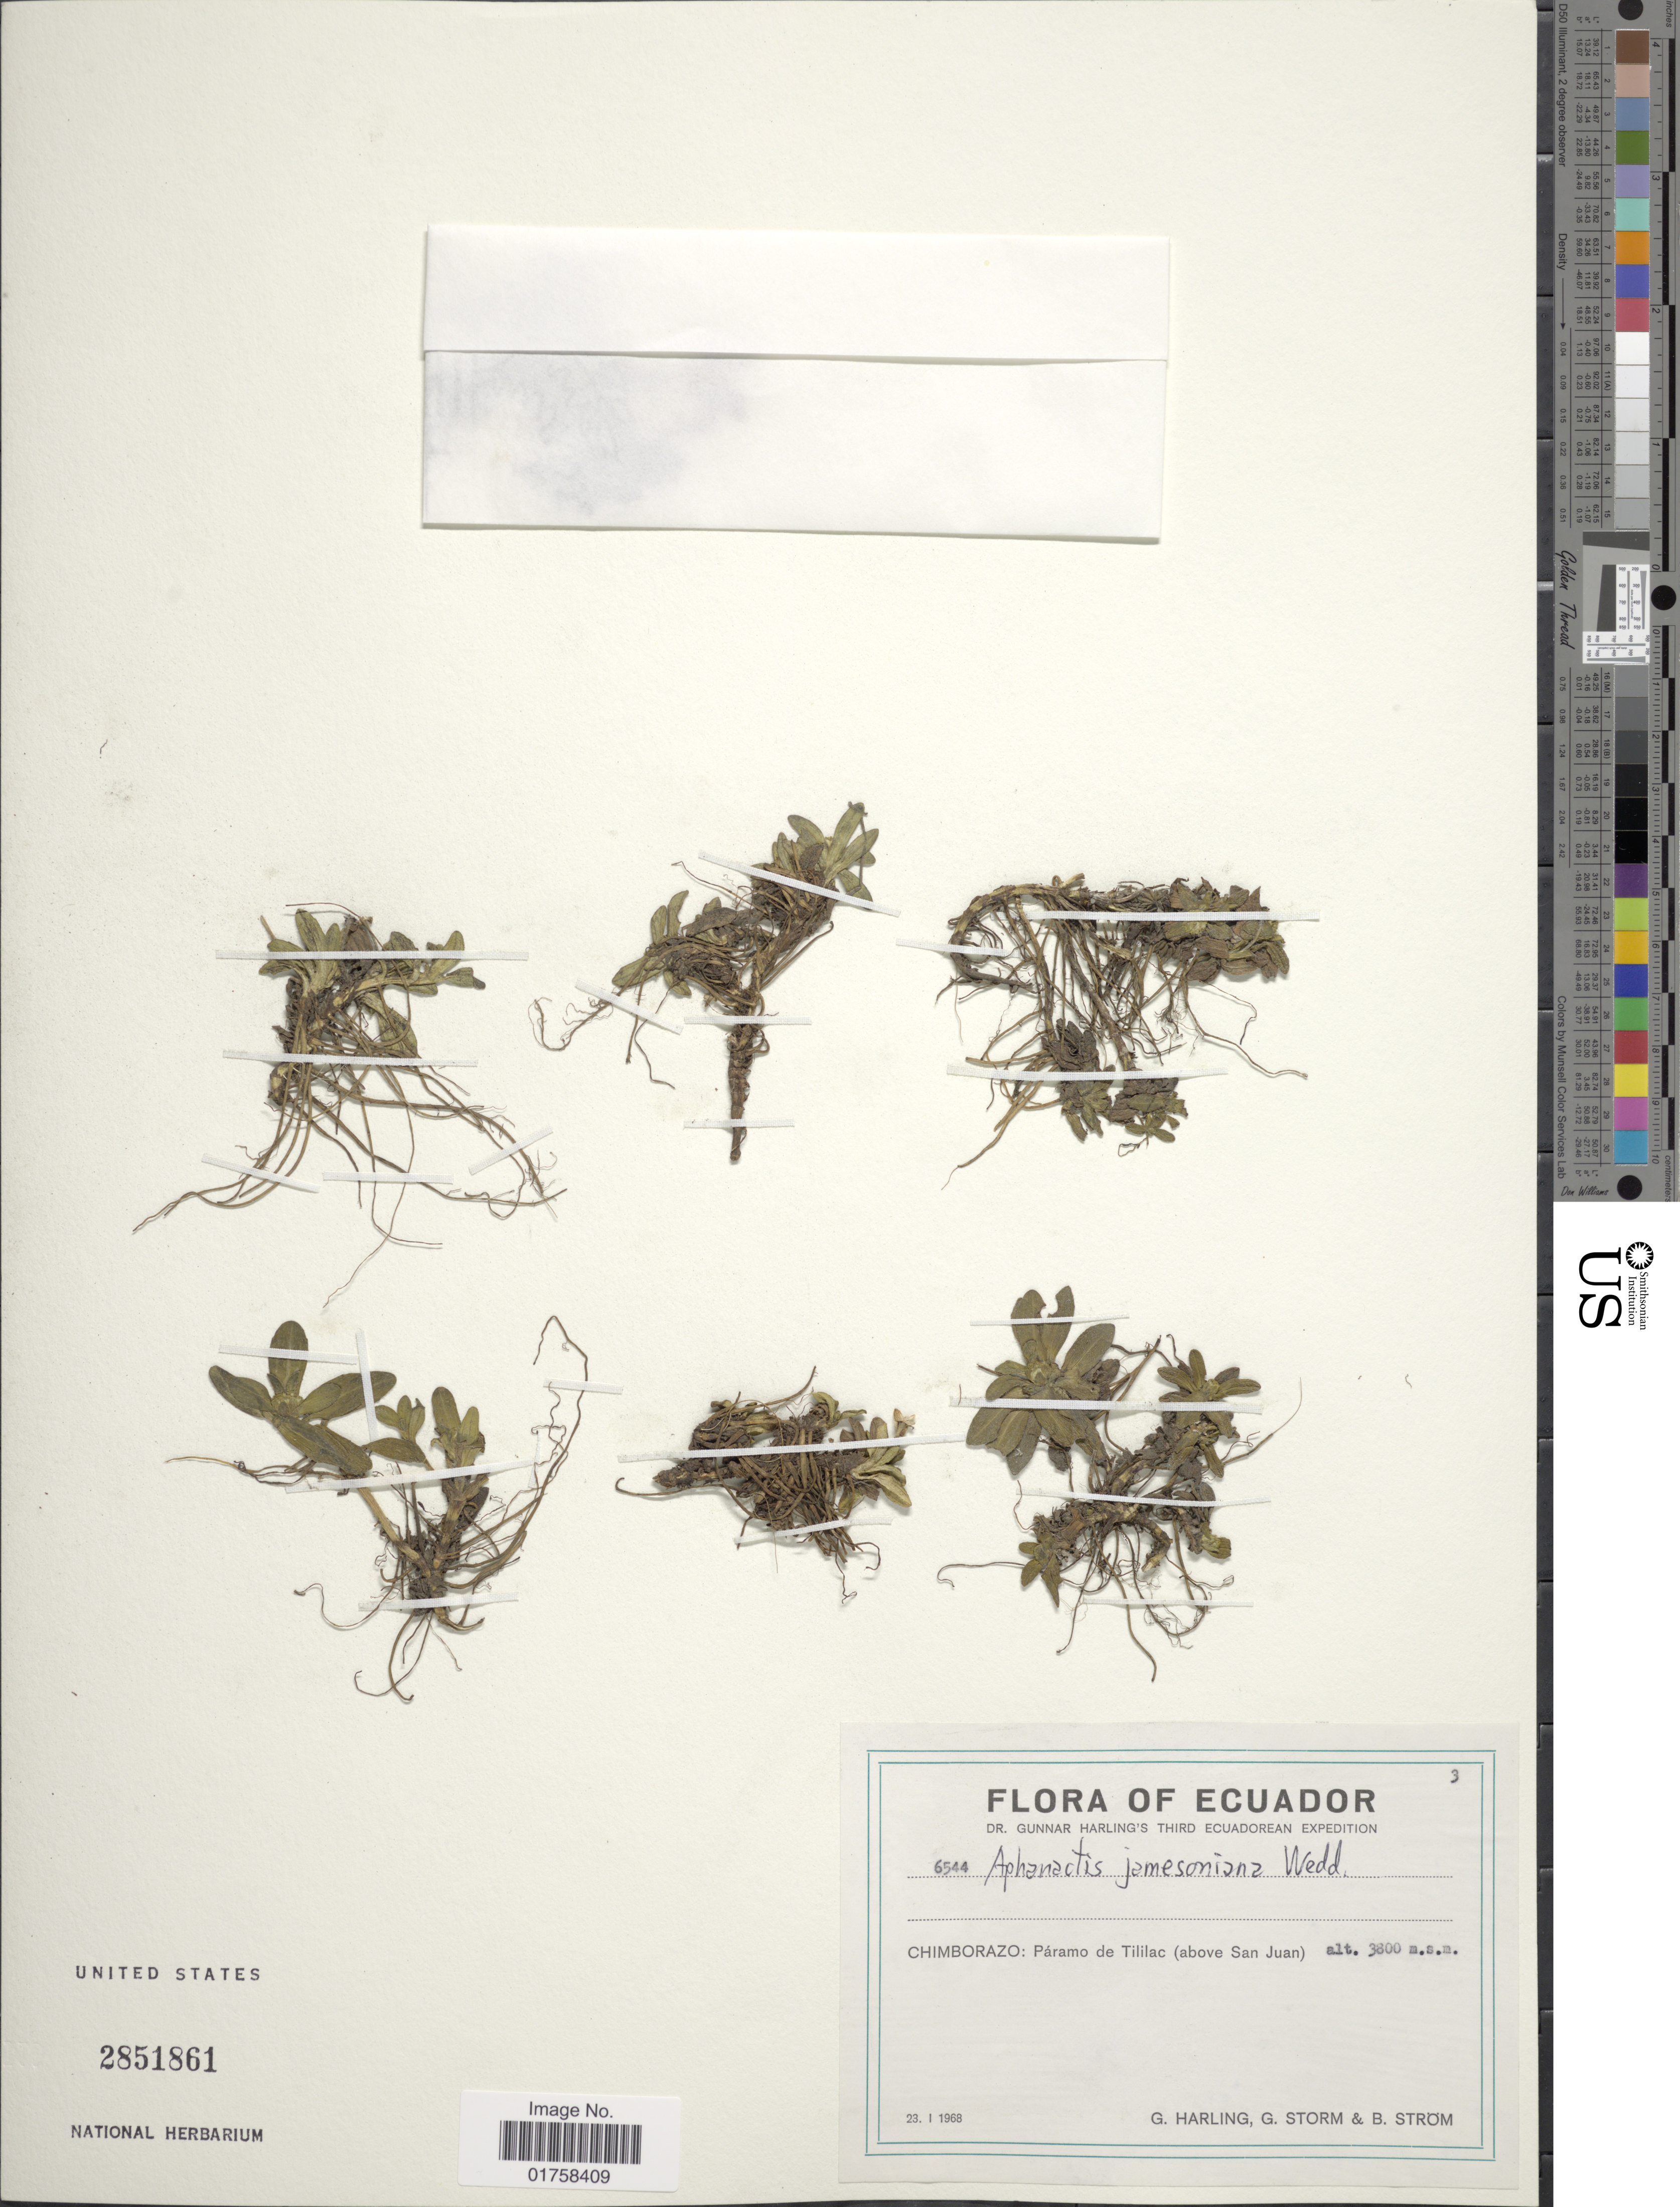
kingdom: Plantae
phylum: Tracheophyta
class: Magnoliopsida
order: Asterales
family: Asteraceae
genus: Aphanactis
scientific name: Aphanactis jamesoniana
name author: Wedd.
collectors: G. Harling, G. Storm & B. Ström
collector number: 6544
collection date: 1968-01-23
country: Ecuador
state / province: Chimborazo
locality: Ecuador. Chimborazo: Paramo de Tililac (above San Juan)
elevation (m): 3800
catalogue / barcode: US 2851861